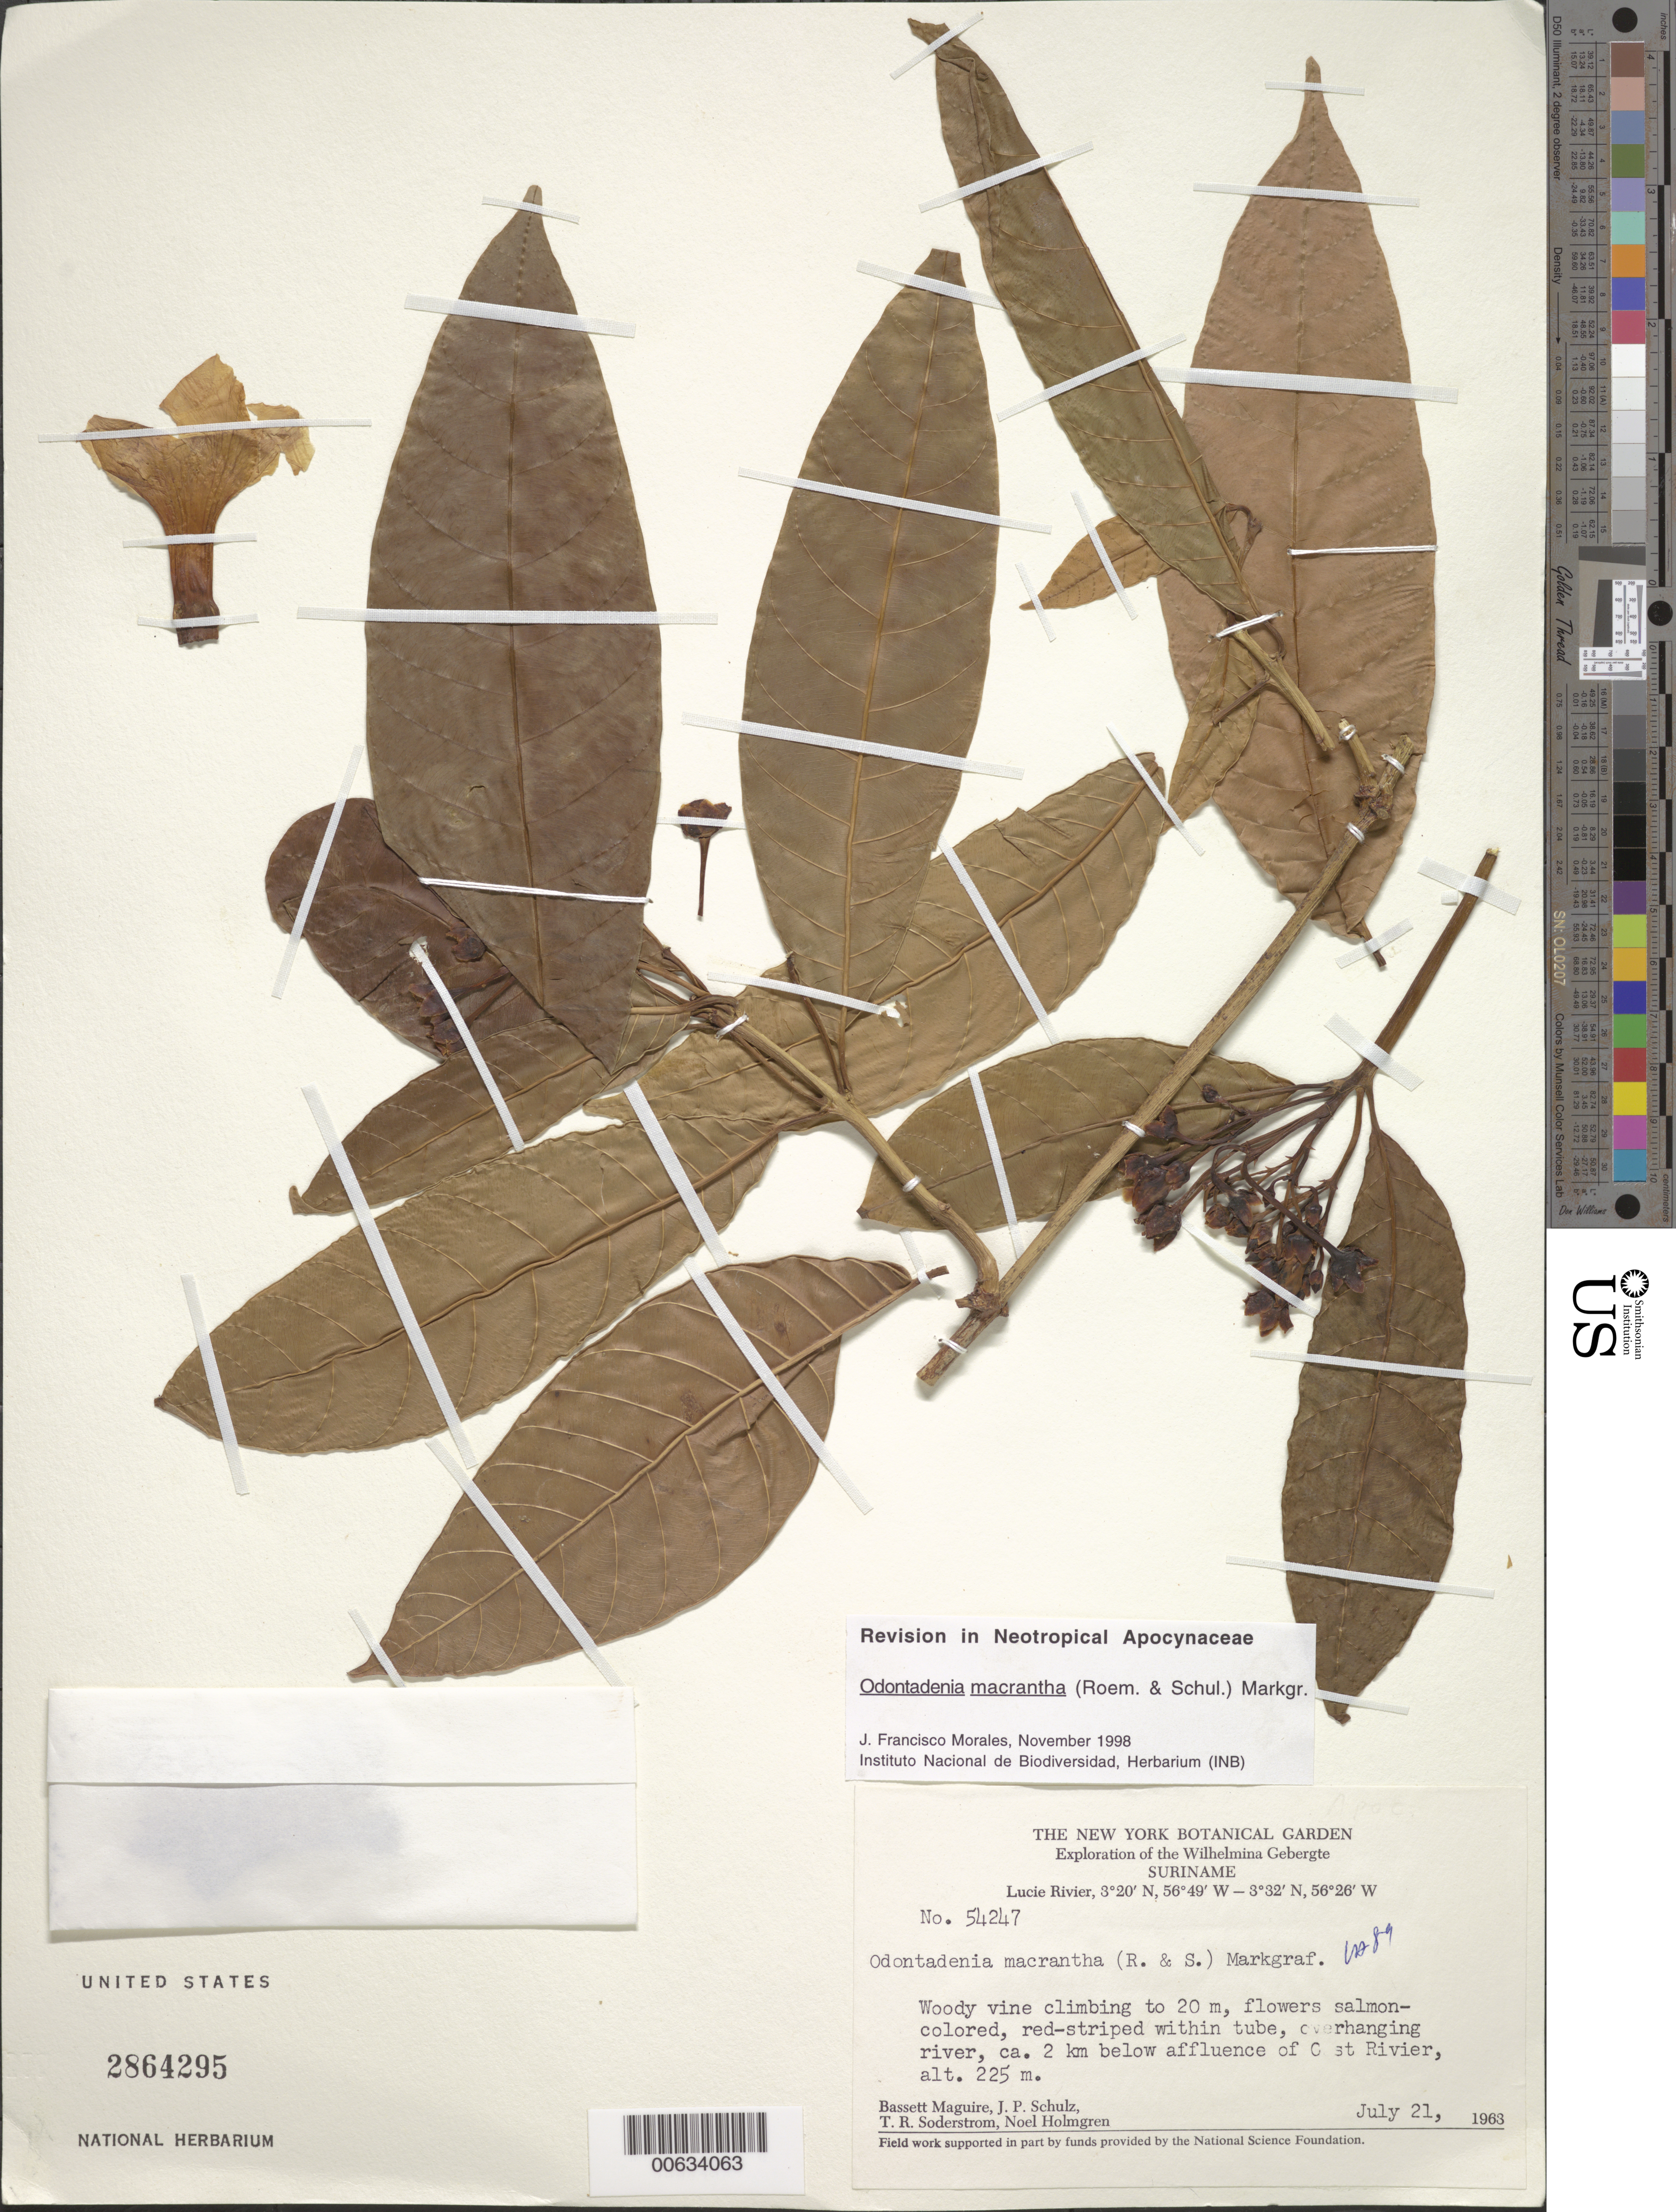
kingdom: Plantae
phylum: Tracheophyta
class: Magnoliopsida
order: Gentianales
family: Apocynaceae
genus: Odontadenia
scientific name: Odontadenia macrantha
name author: (Roem. & Schult.) Markgr.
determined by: Morales, J. F.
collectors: B. Maguire, J. P. Schulz, T. R. Soderstrom & N. H. Holmgren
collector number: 54247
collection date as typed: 21-Jul-63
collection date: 1963-07-21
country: Suriname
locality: Lucie R., 2 km below confluence with Oost R., Wilhelmina Gebergte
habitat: Overhanging river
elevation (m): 225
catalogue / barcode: US 2864295